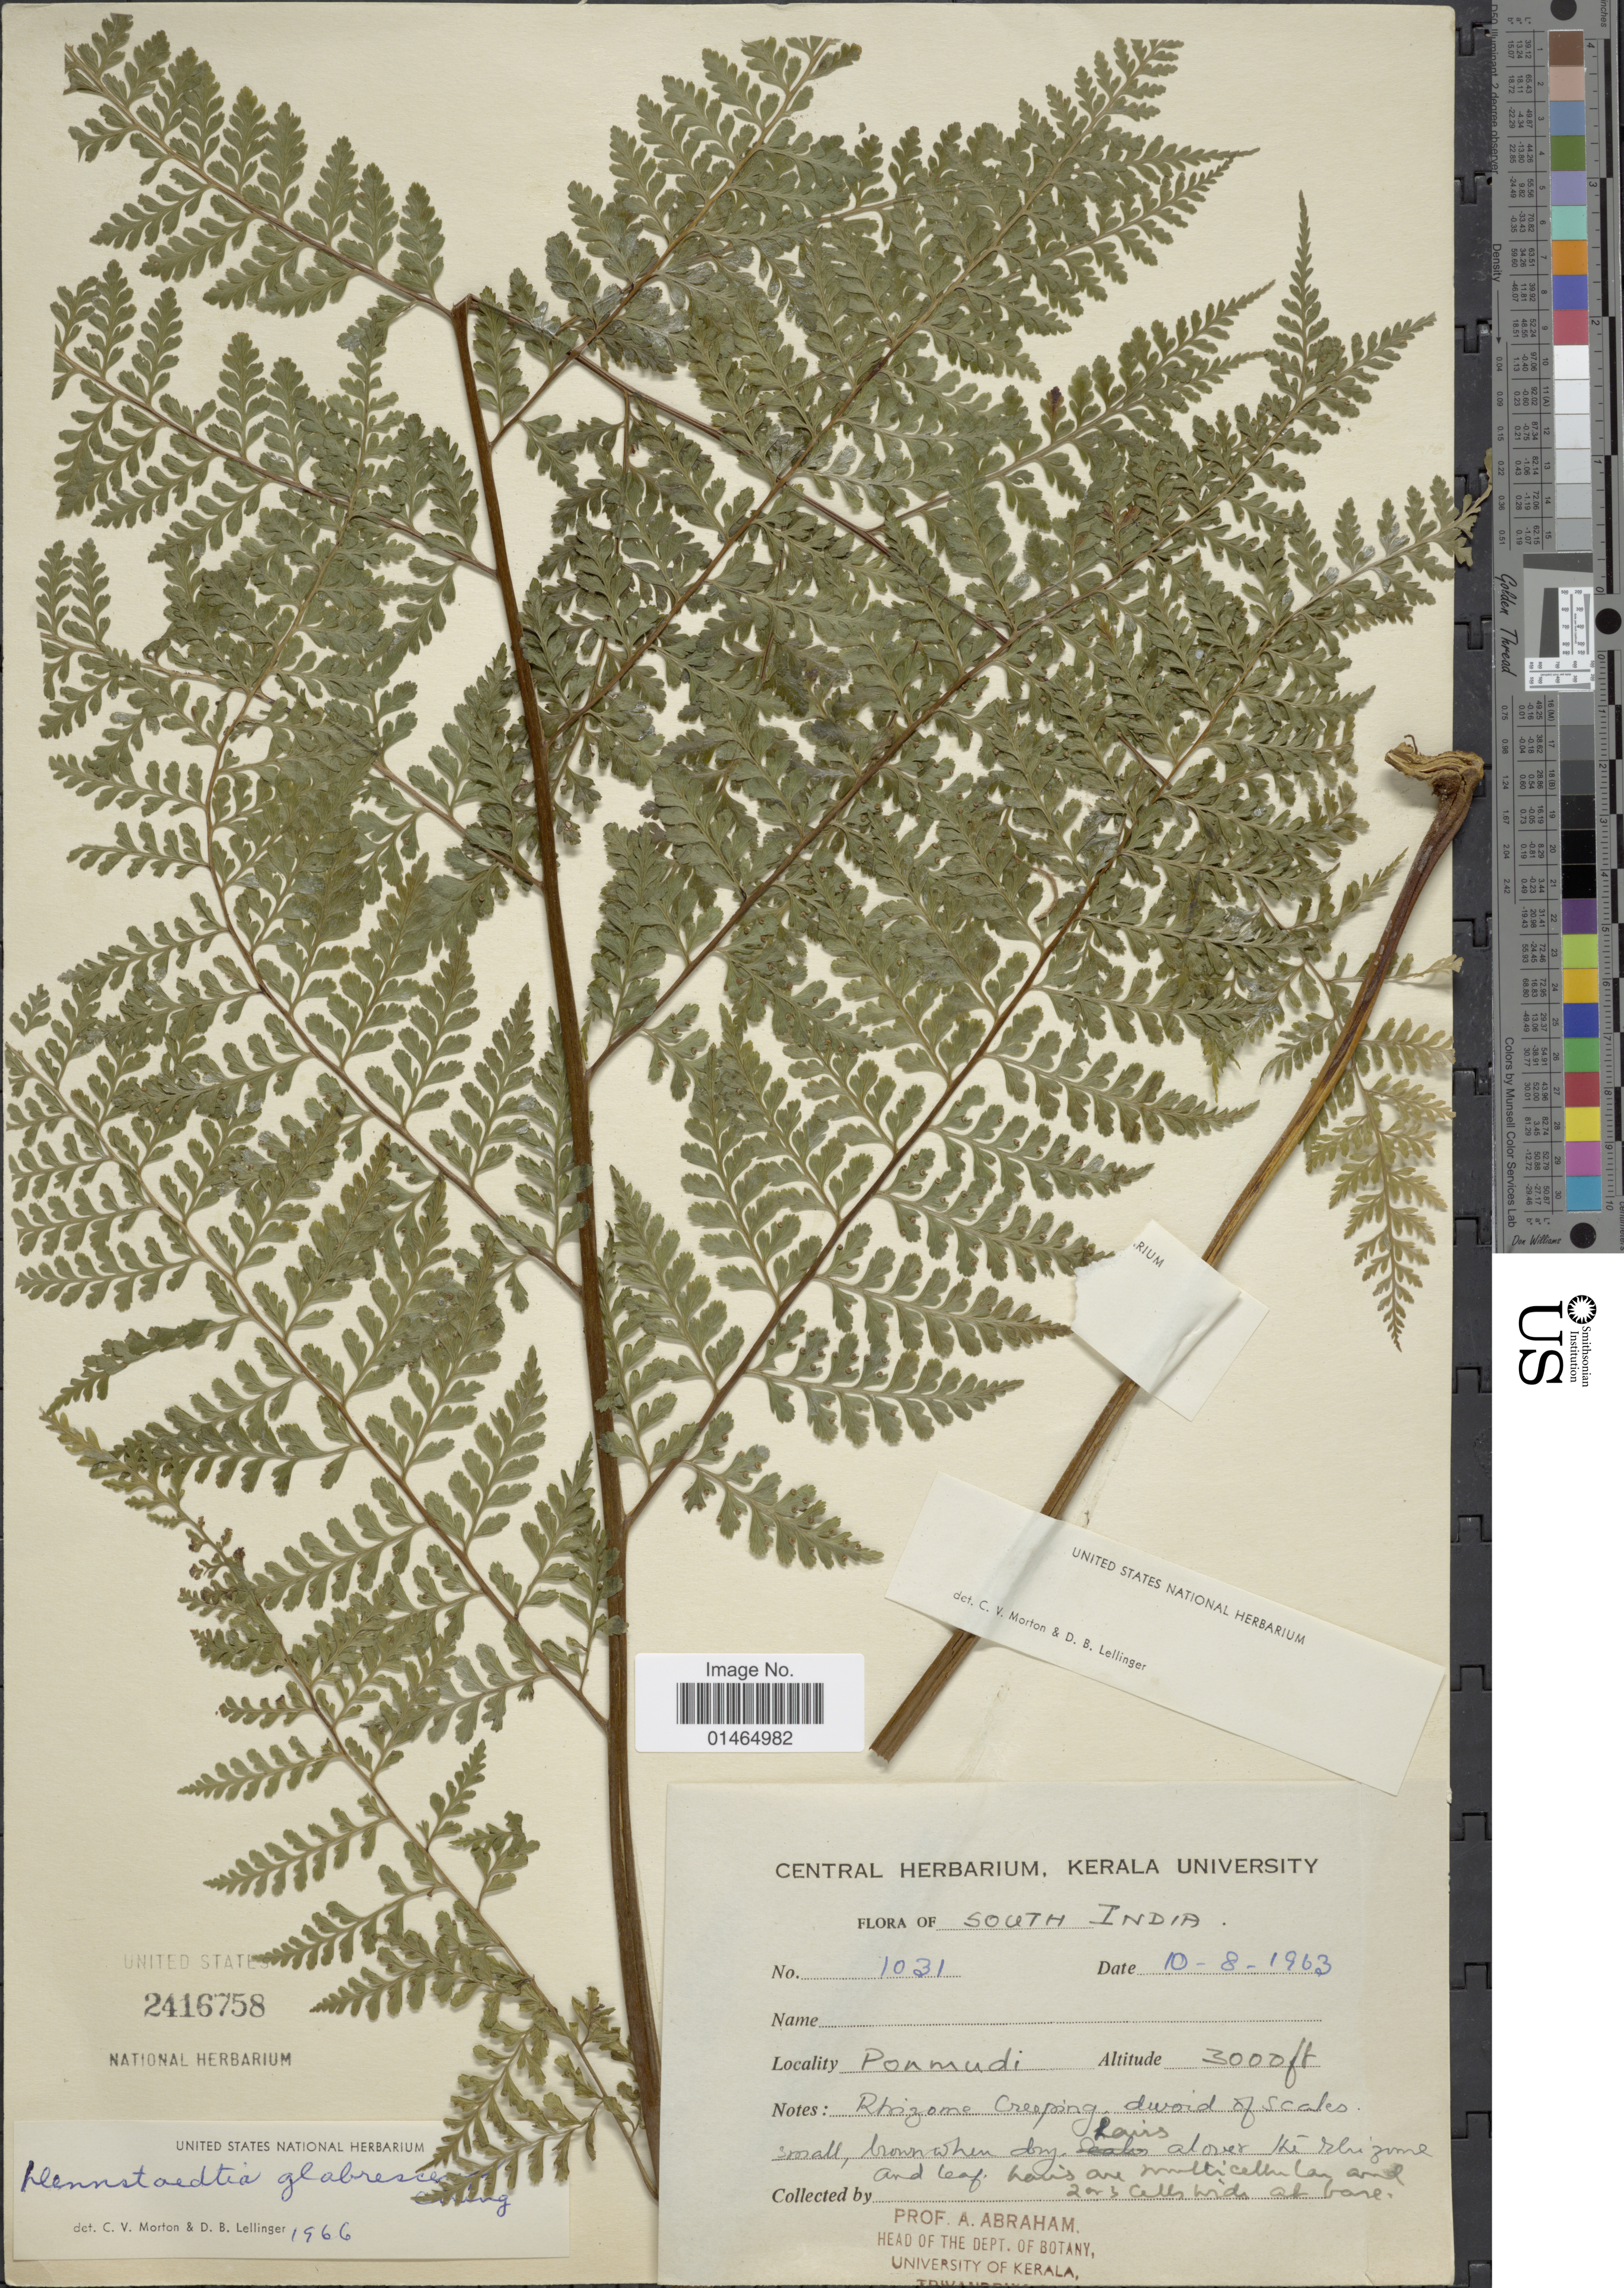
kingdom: Plantae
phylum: Tracheophyta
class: Polypodiopsida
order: Polypodiales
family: Dennstaedtiaceae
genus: Dennstaedtia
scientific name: Dennstaedtia glabrescens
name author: Ching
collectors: A. Abraham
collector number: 1031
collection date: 1963-08-10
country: India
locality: South India. Ponmudi.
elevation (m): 914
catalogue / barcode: US 2416758